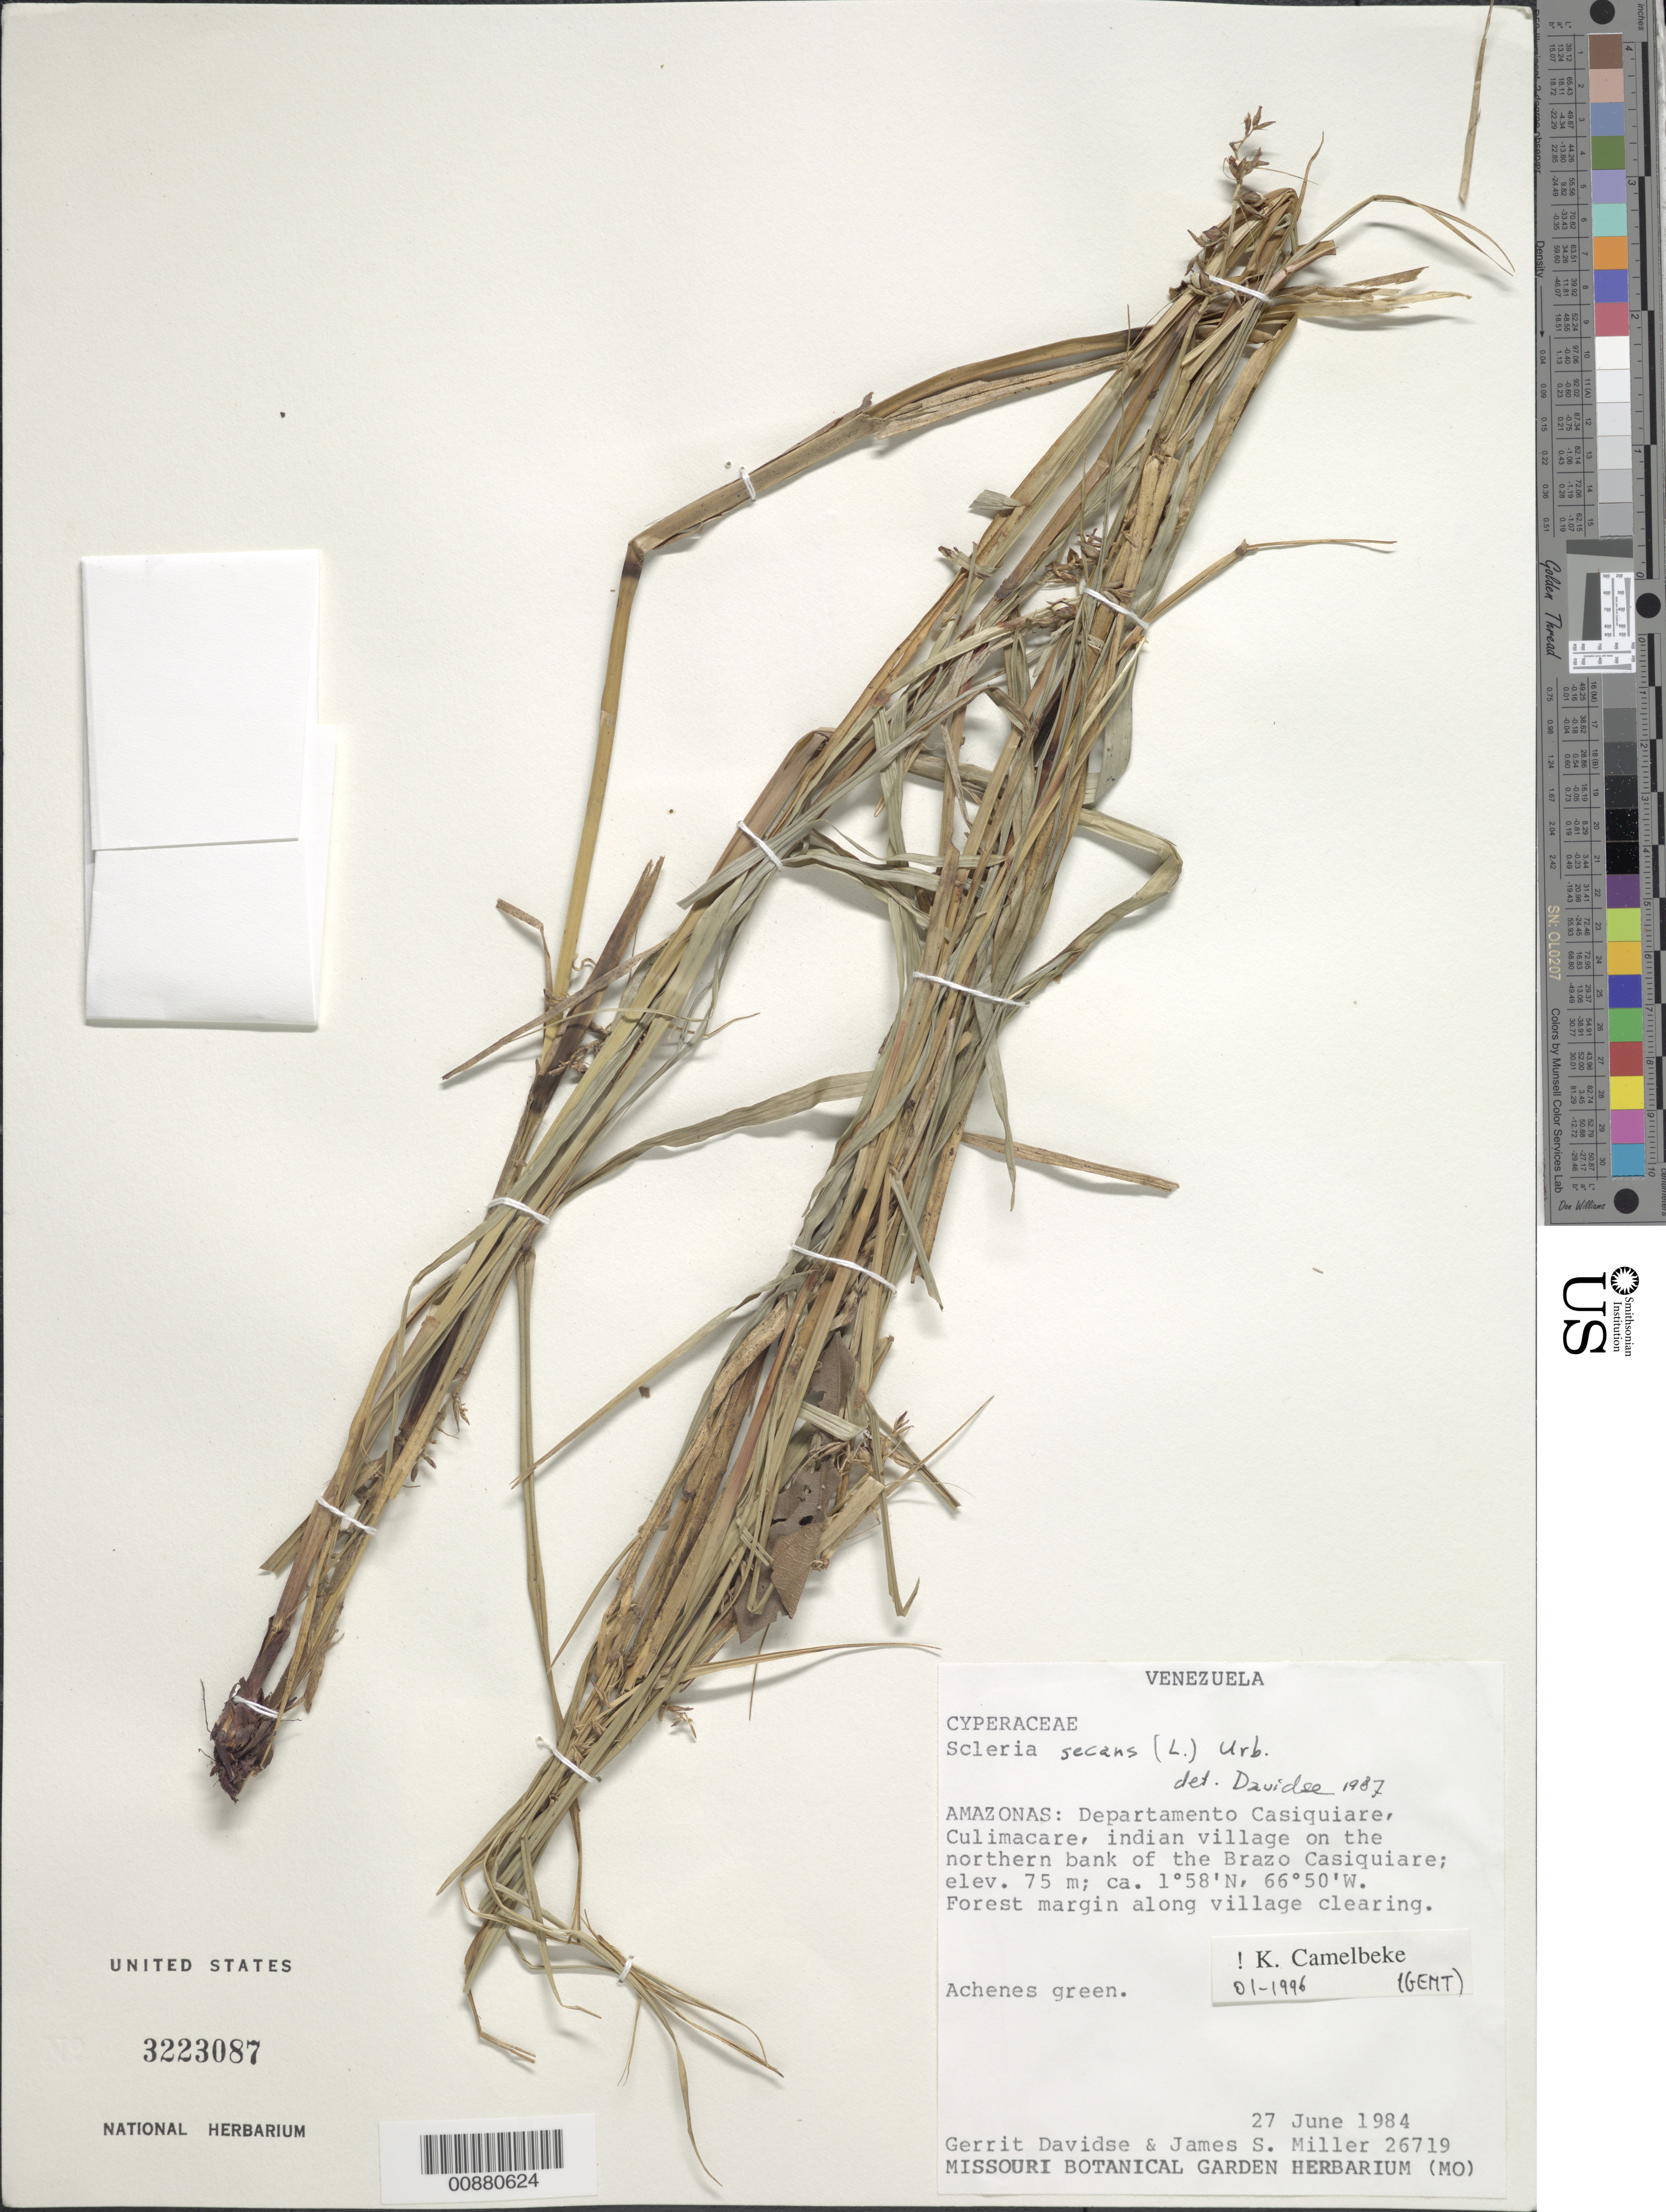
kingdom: Plantae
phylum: Tracheophyta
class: Liliopsida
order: Poales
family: Cyperaceae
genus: Scleria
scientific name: Scleria secans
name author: (L.) Urb.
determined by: Camelbeke, K.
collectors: G. Davidse & J. S. Miller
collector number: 26719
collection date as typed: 27-Jun-84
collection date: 1984-06-27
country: Venezuela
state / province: Amazonas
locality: Culimacare, indian village on N bank of Brazo Casiquiare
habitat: Forest margin along village clearing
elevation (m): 75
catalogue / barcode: US 3223087